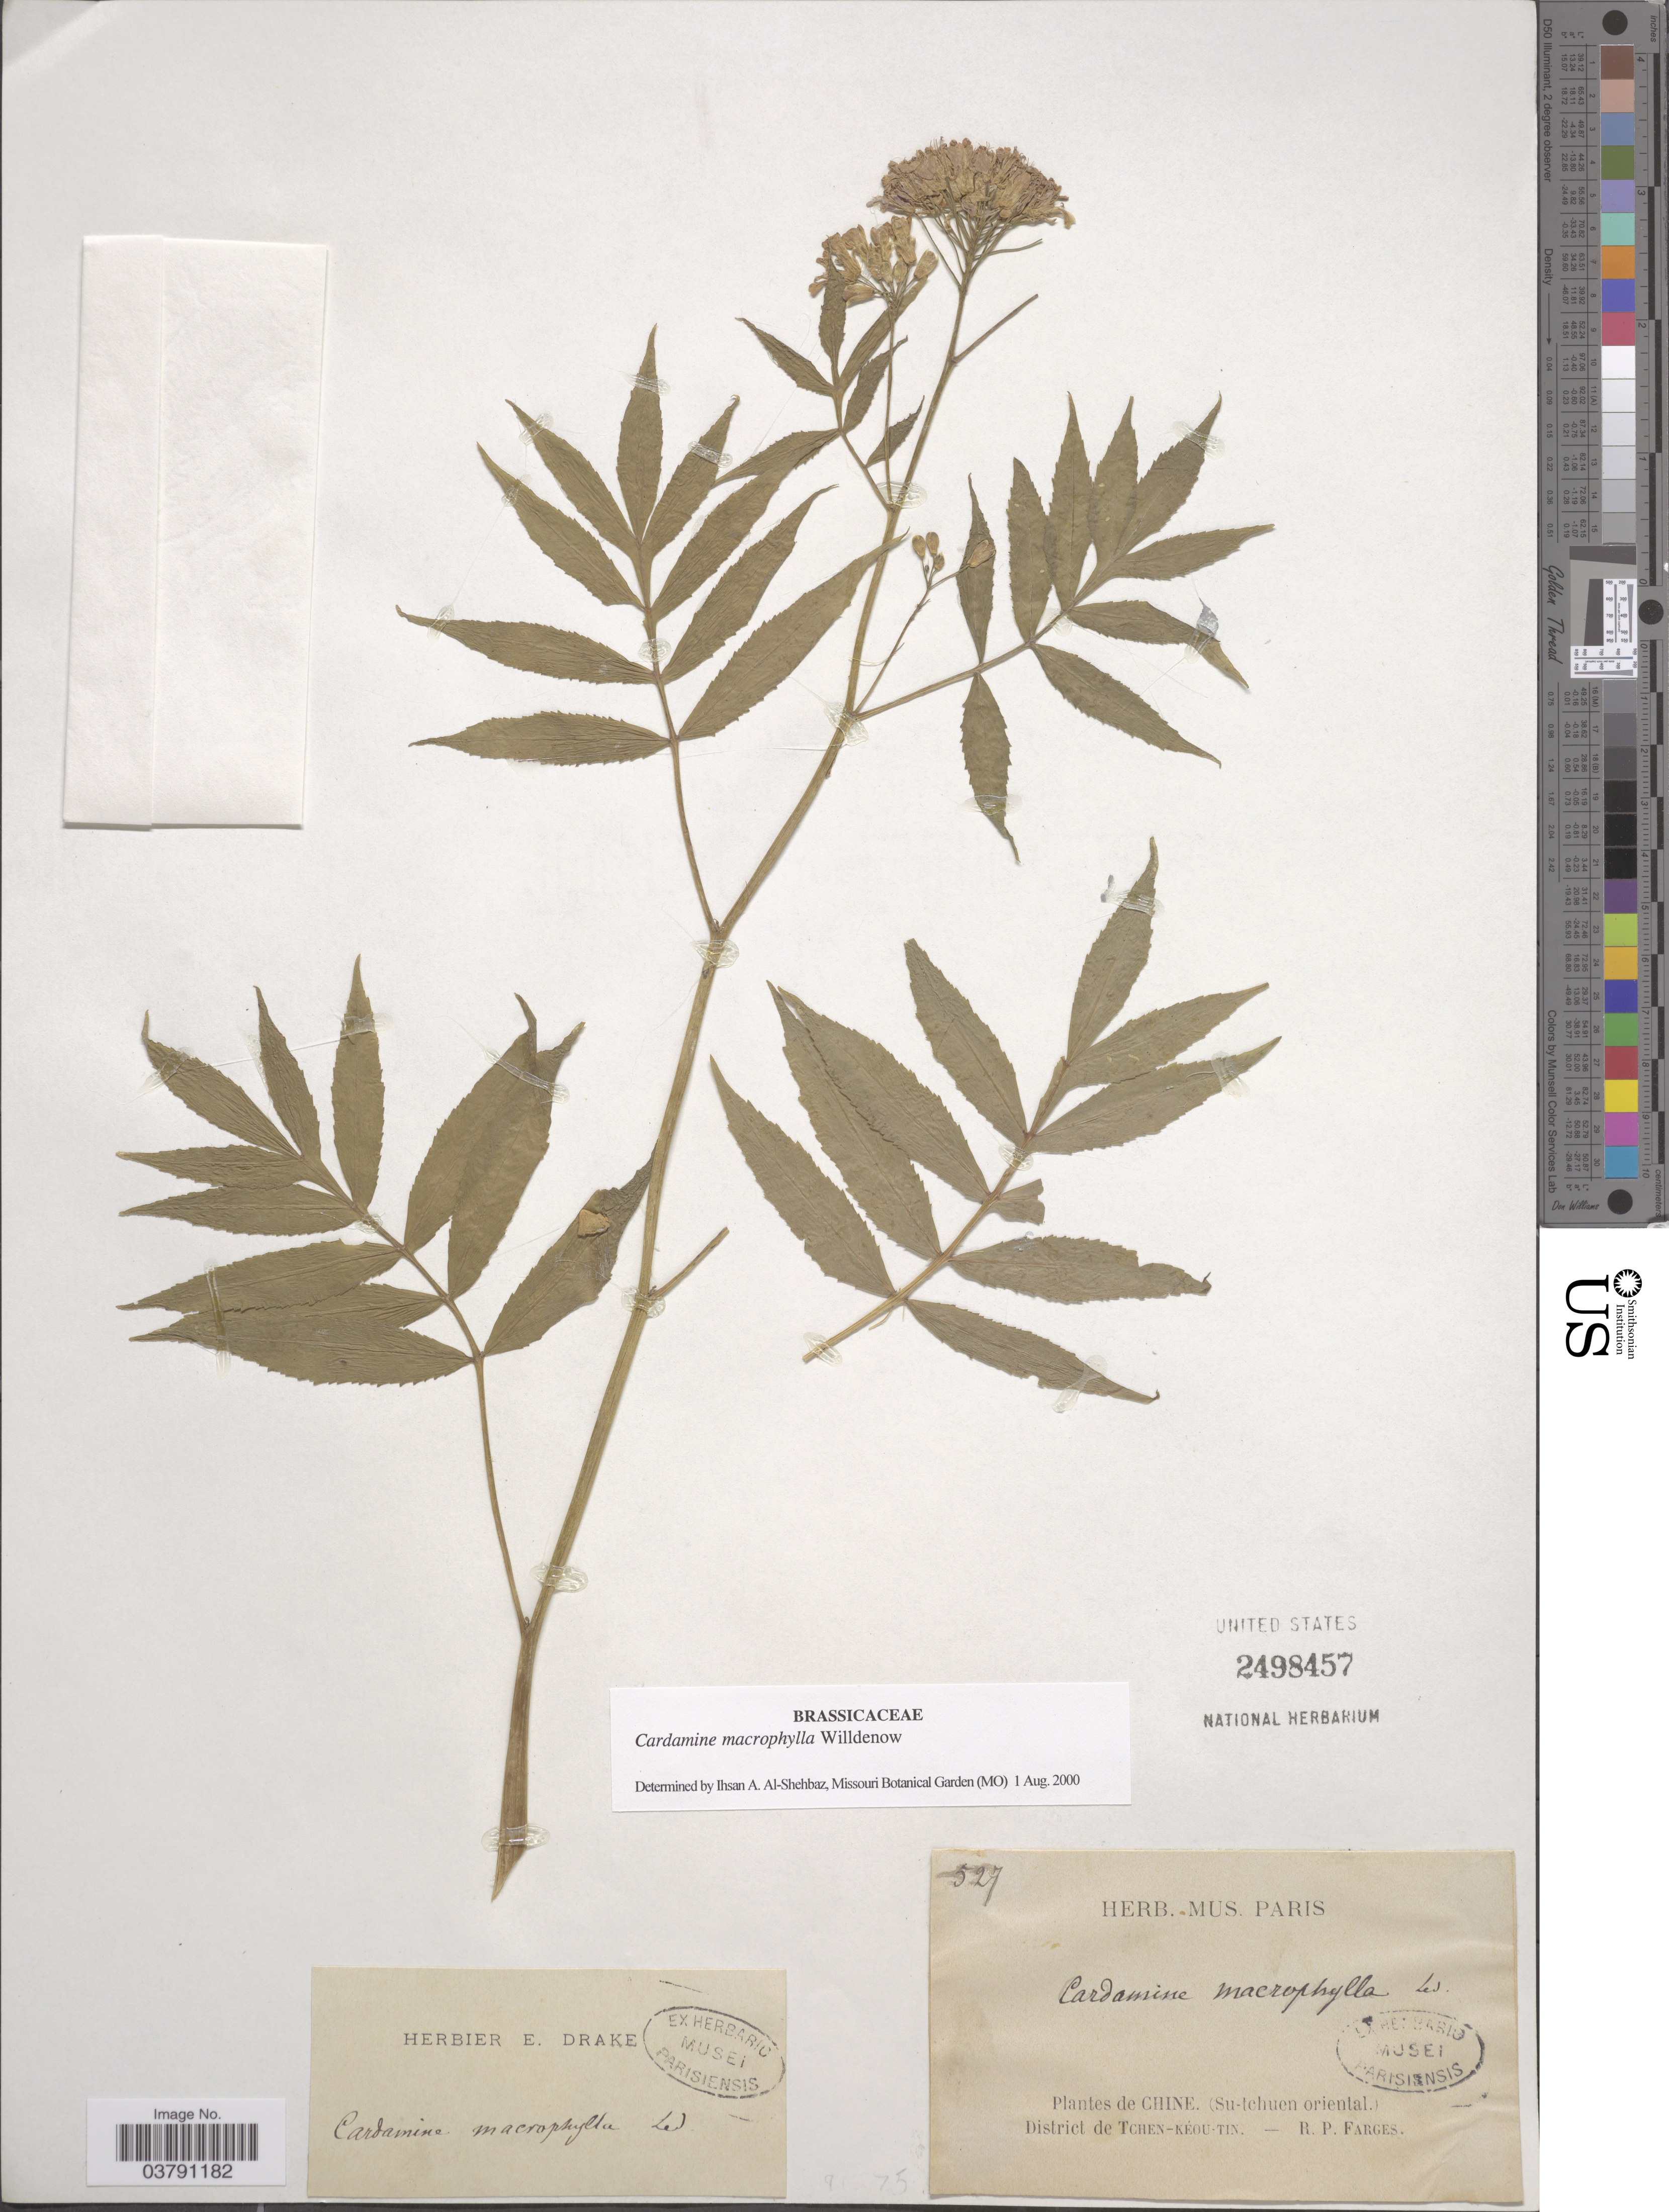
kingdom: Plantae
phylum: Tracheophyta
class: Magnoliopsida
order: Brassicales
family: Brassicaceae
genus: Cardamine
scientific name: Cardamine macrophylla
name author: Willd.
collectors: R. Farges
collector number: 527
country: China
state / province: Sichuan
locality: (Su-tchuen oriental). District de Tchen-Kéou-tin.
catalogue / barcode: US 2498457